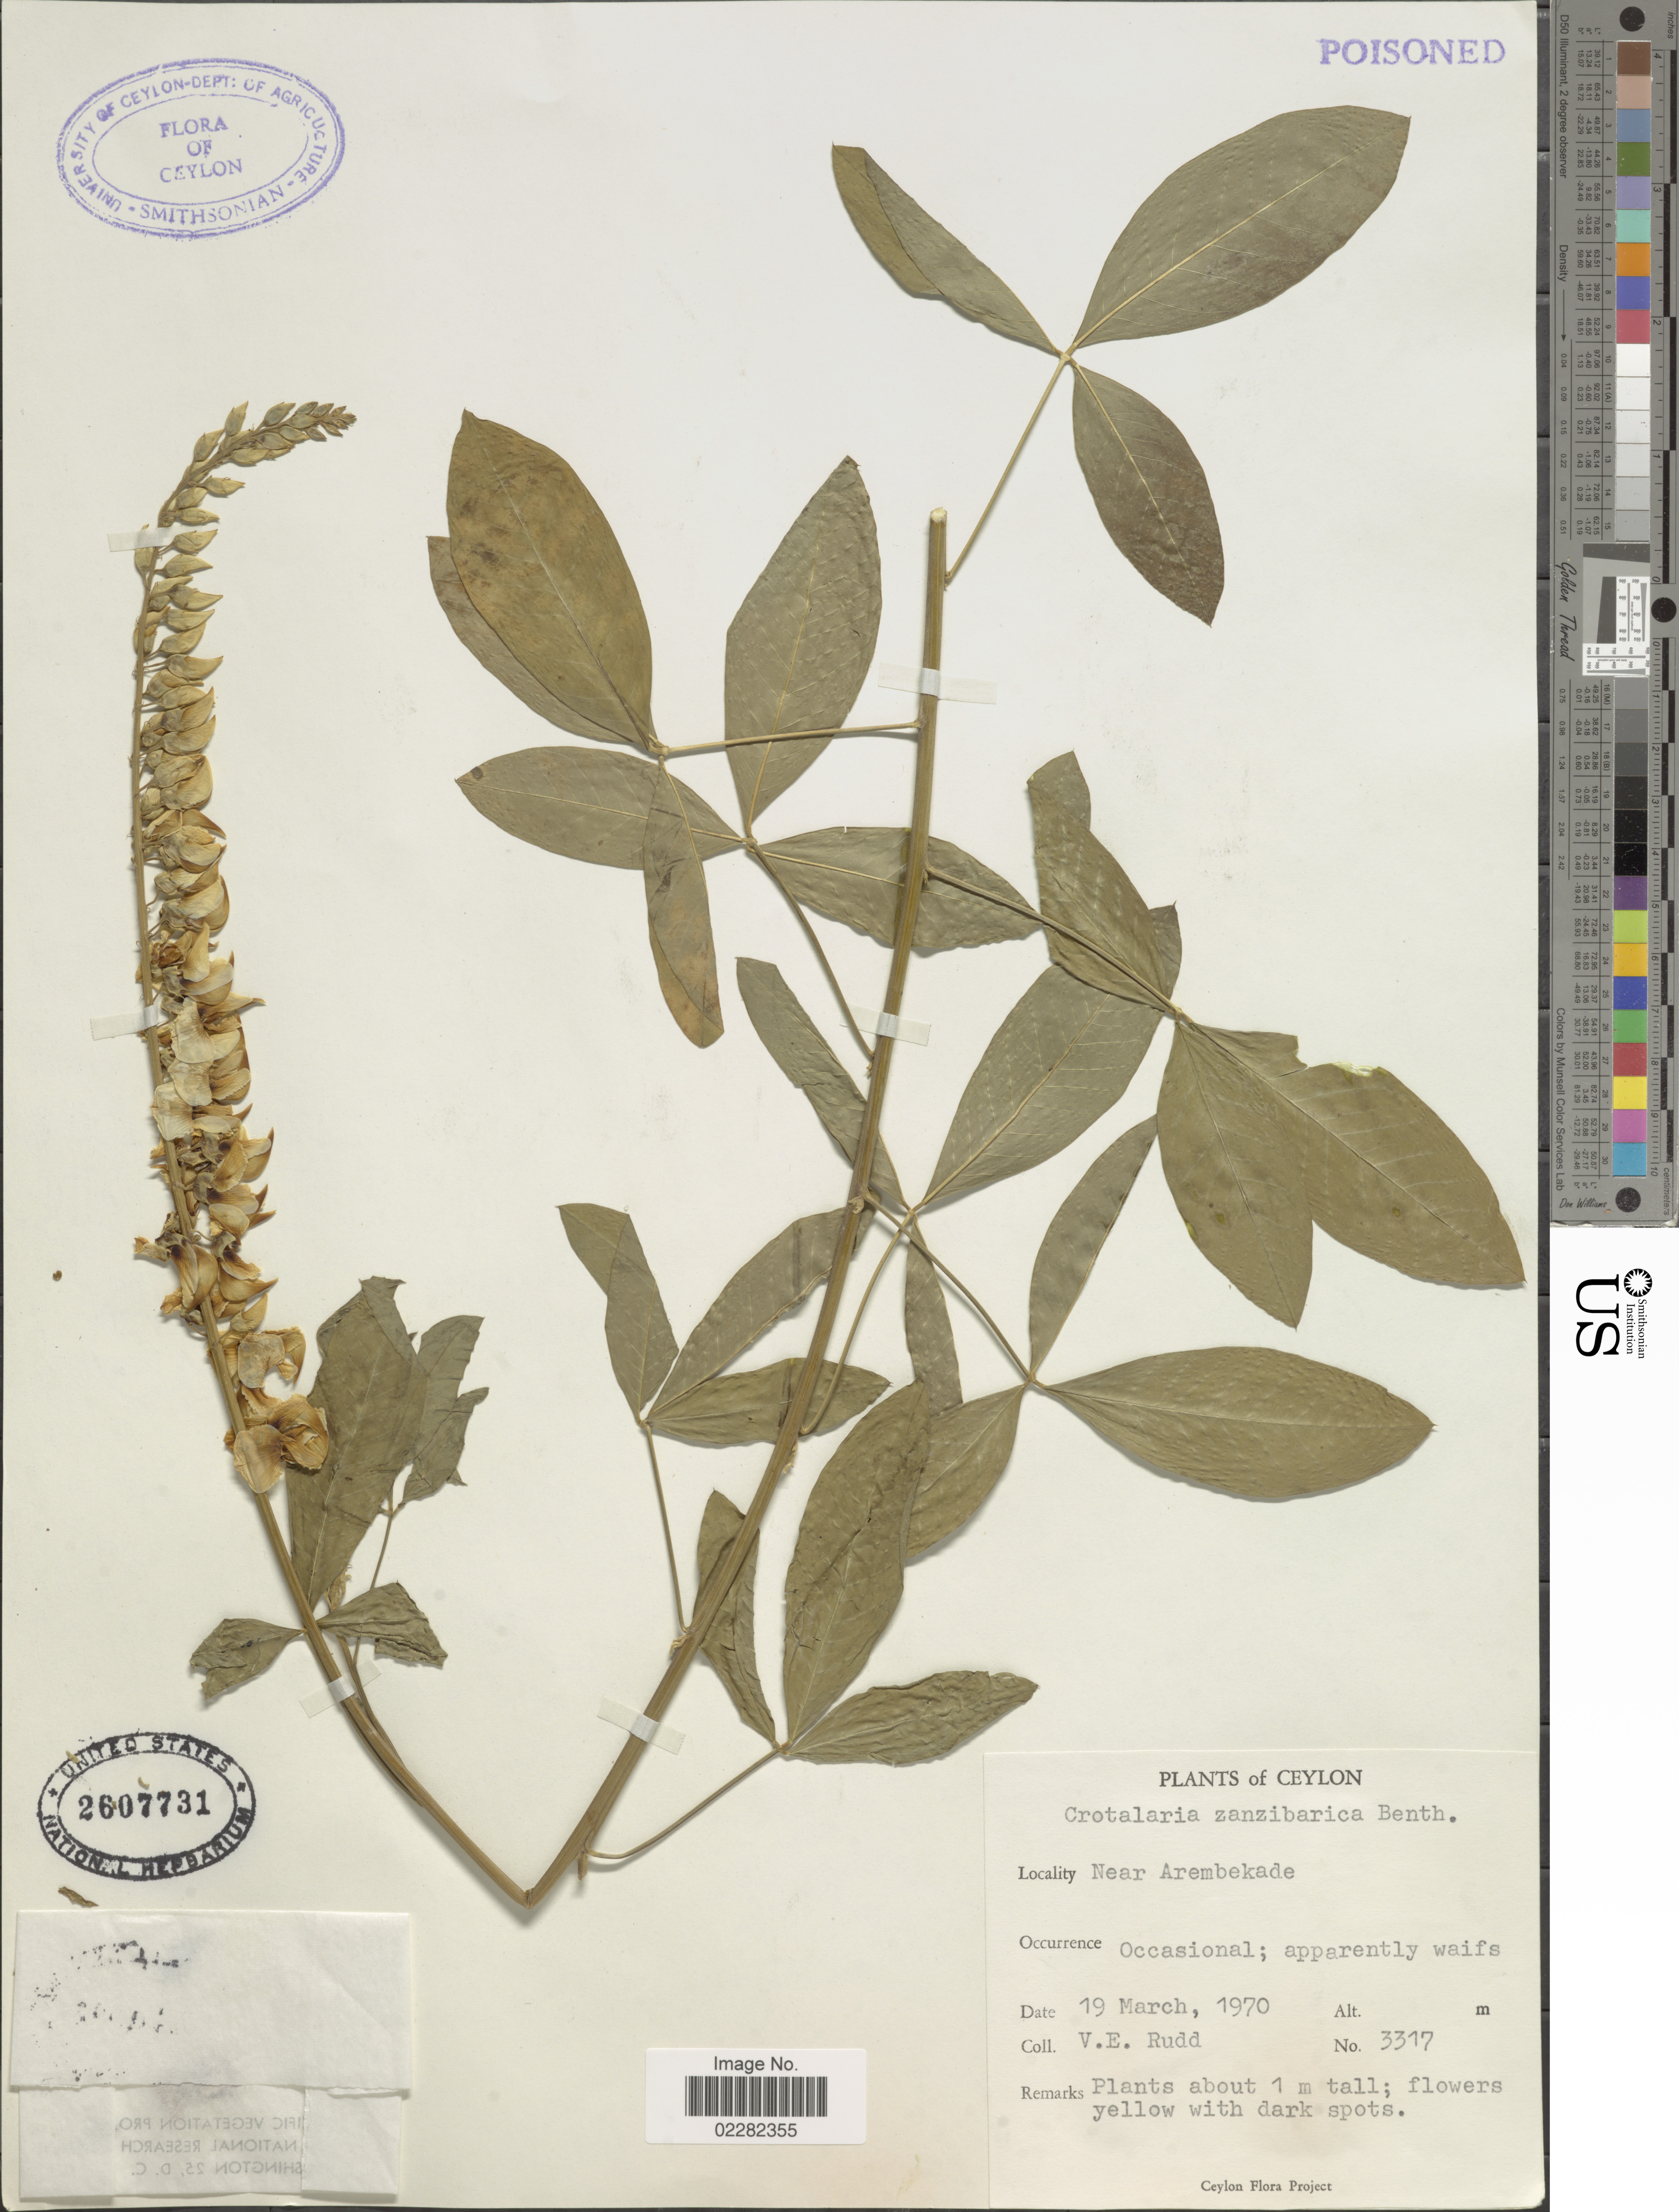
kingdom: Plantae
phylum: Tracheophyta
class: Magnoliopsida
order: Fabales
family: Fabaceae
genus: Crotalaria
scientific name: Crotalaria zanzibarica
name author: Benth.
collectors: V. E. Rudd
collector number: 3317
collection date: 1970-03-19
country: Sri Lanka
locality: Ceylon, Near Arembekade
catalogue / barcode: US 2607731